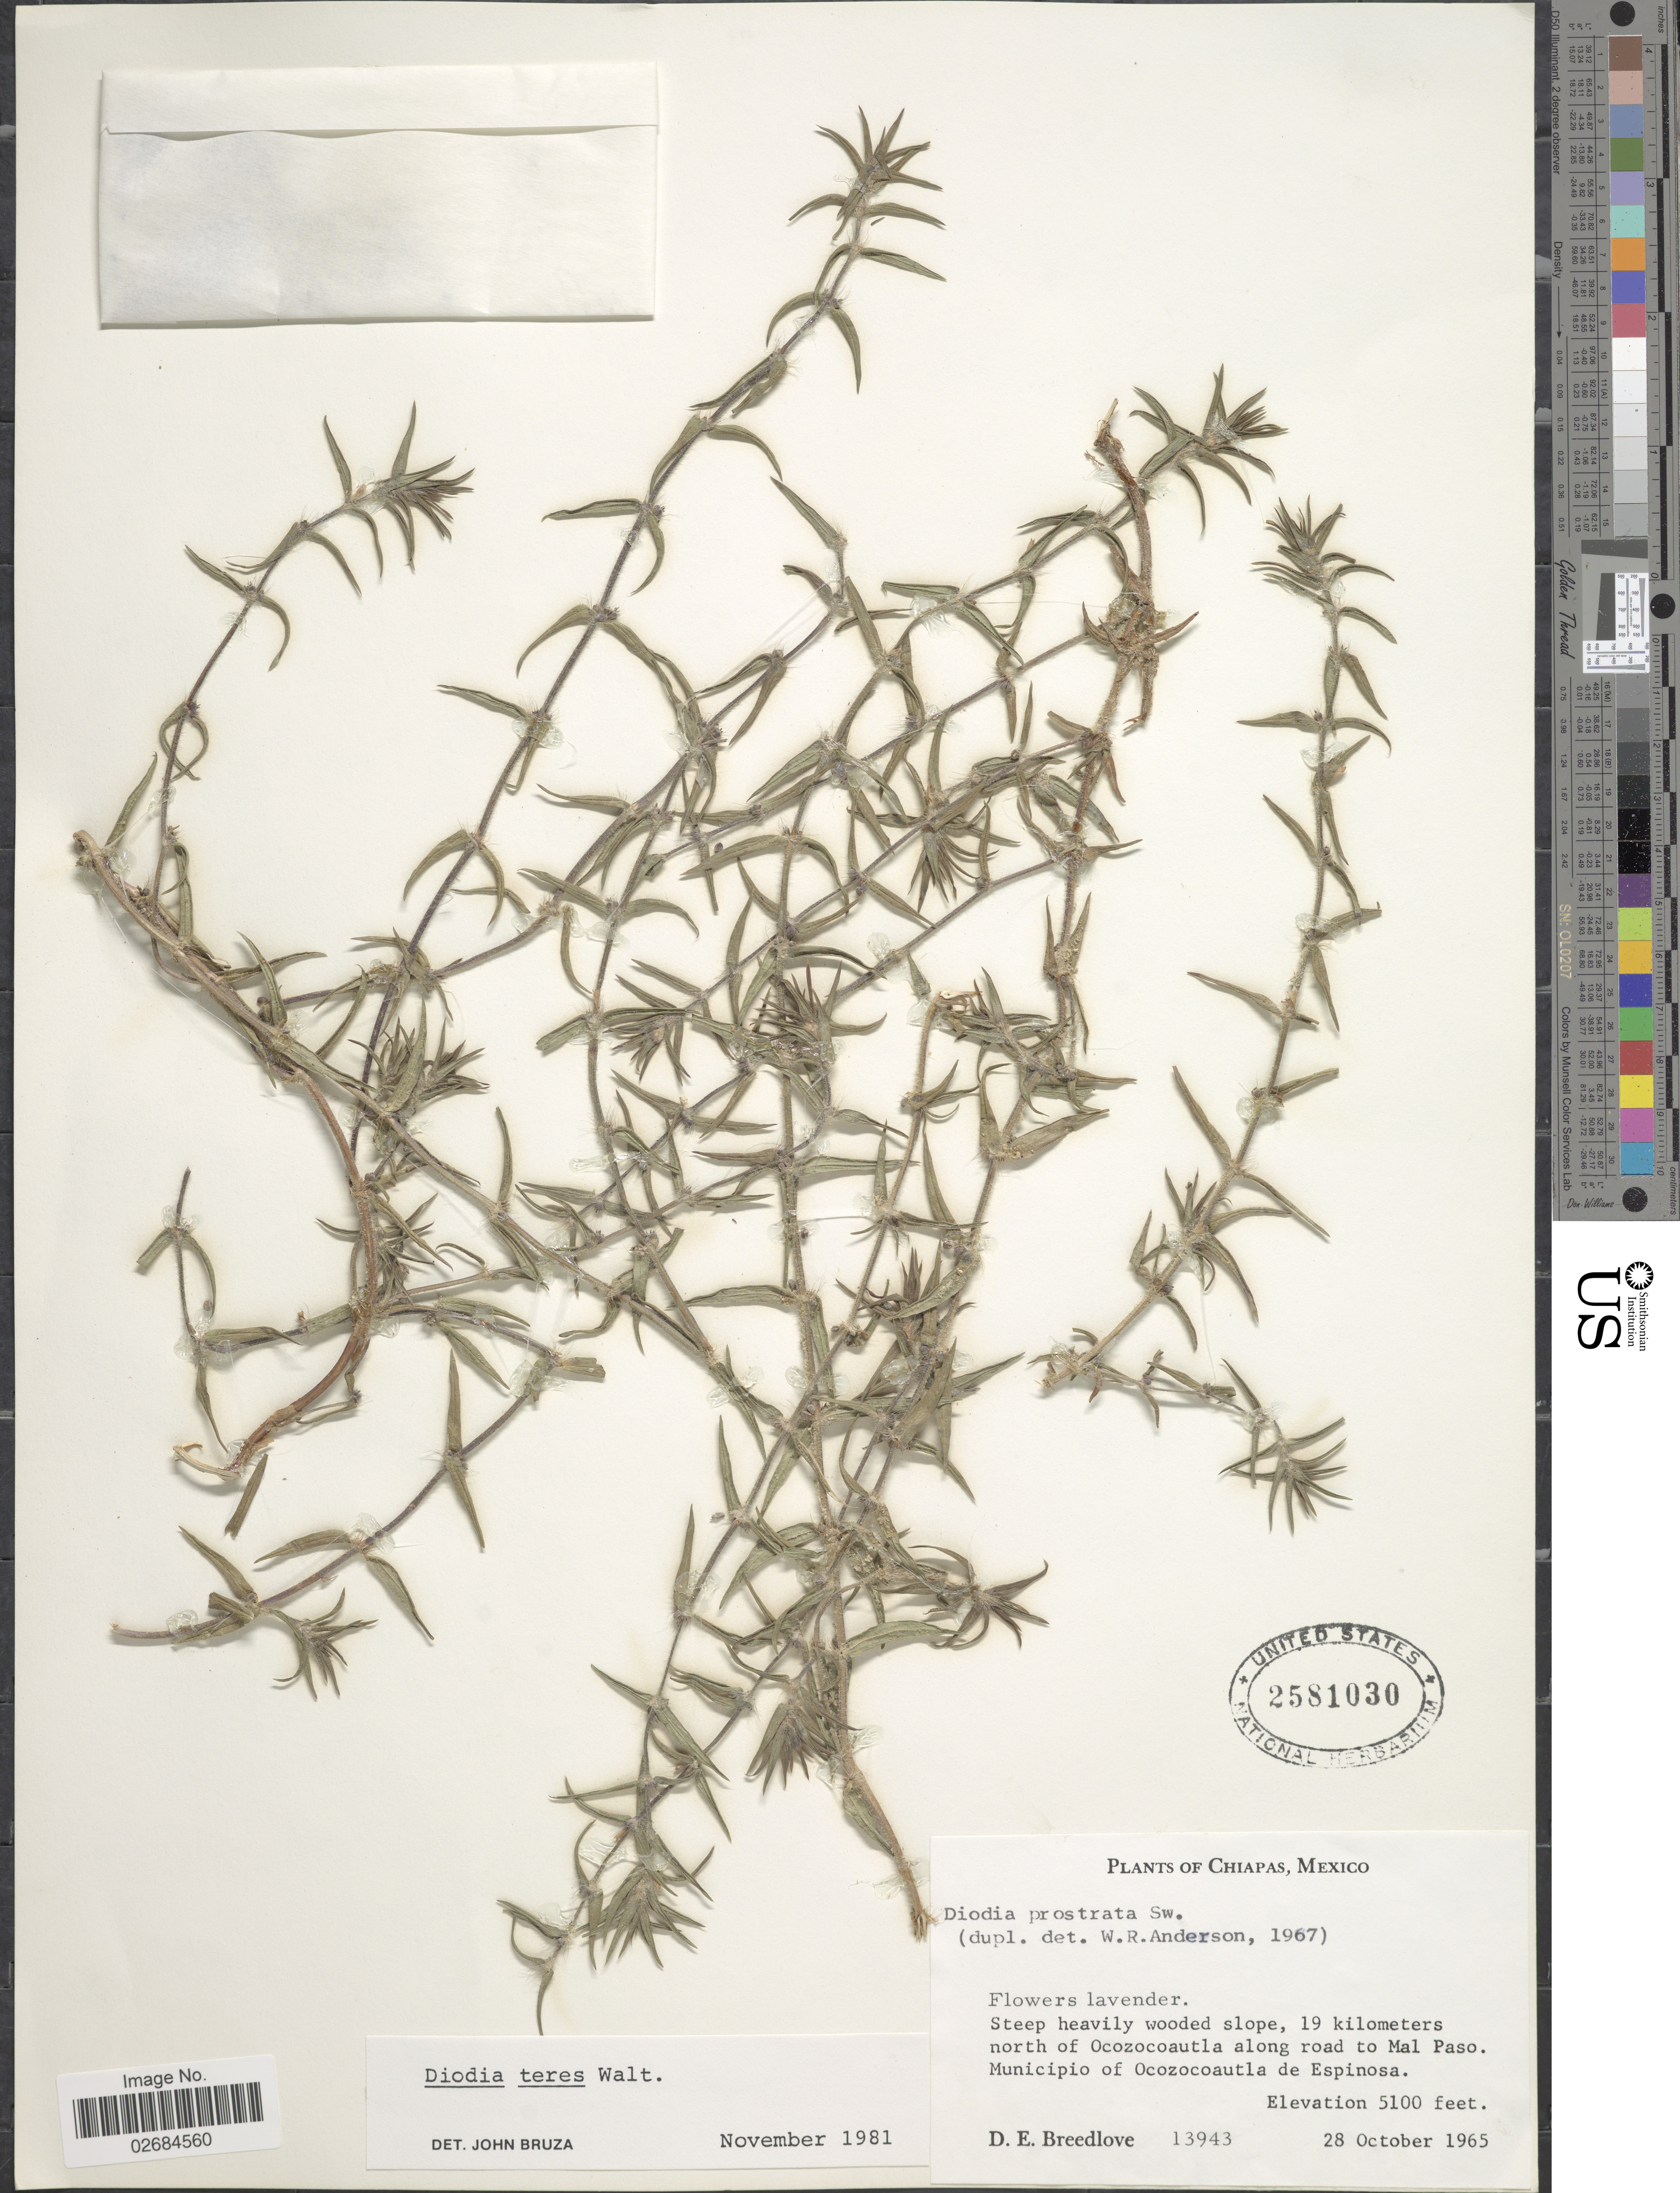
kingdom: Plantae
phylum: Tracheophyta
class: Magnoliopsida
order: Gentianales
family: Rubiaceae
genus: Diodia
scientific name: Diodia teres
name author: Walter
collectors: D. E. Breedlove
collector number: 13943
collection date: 1965-10-28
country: Mexico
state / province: Chiapas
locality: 19 kilometers north of Ocozocoautla along road to Mal Paso. Municipio of Ocozocoautla de Espinosa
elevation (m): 1554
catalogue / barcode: US 2581030